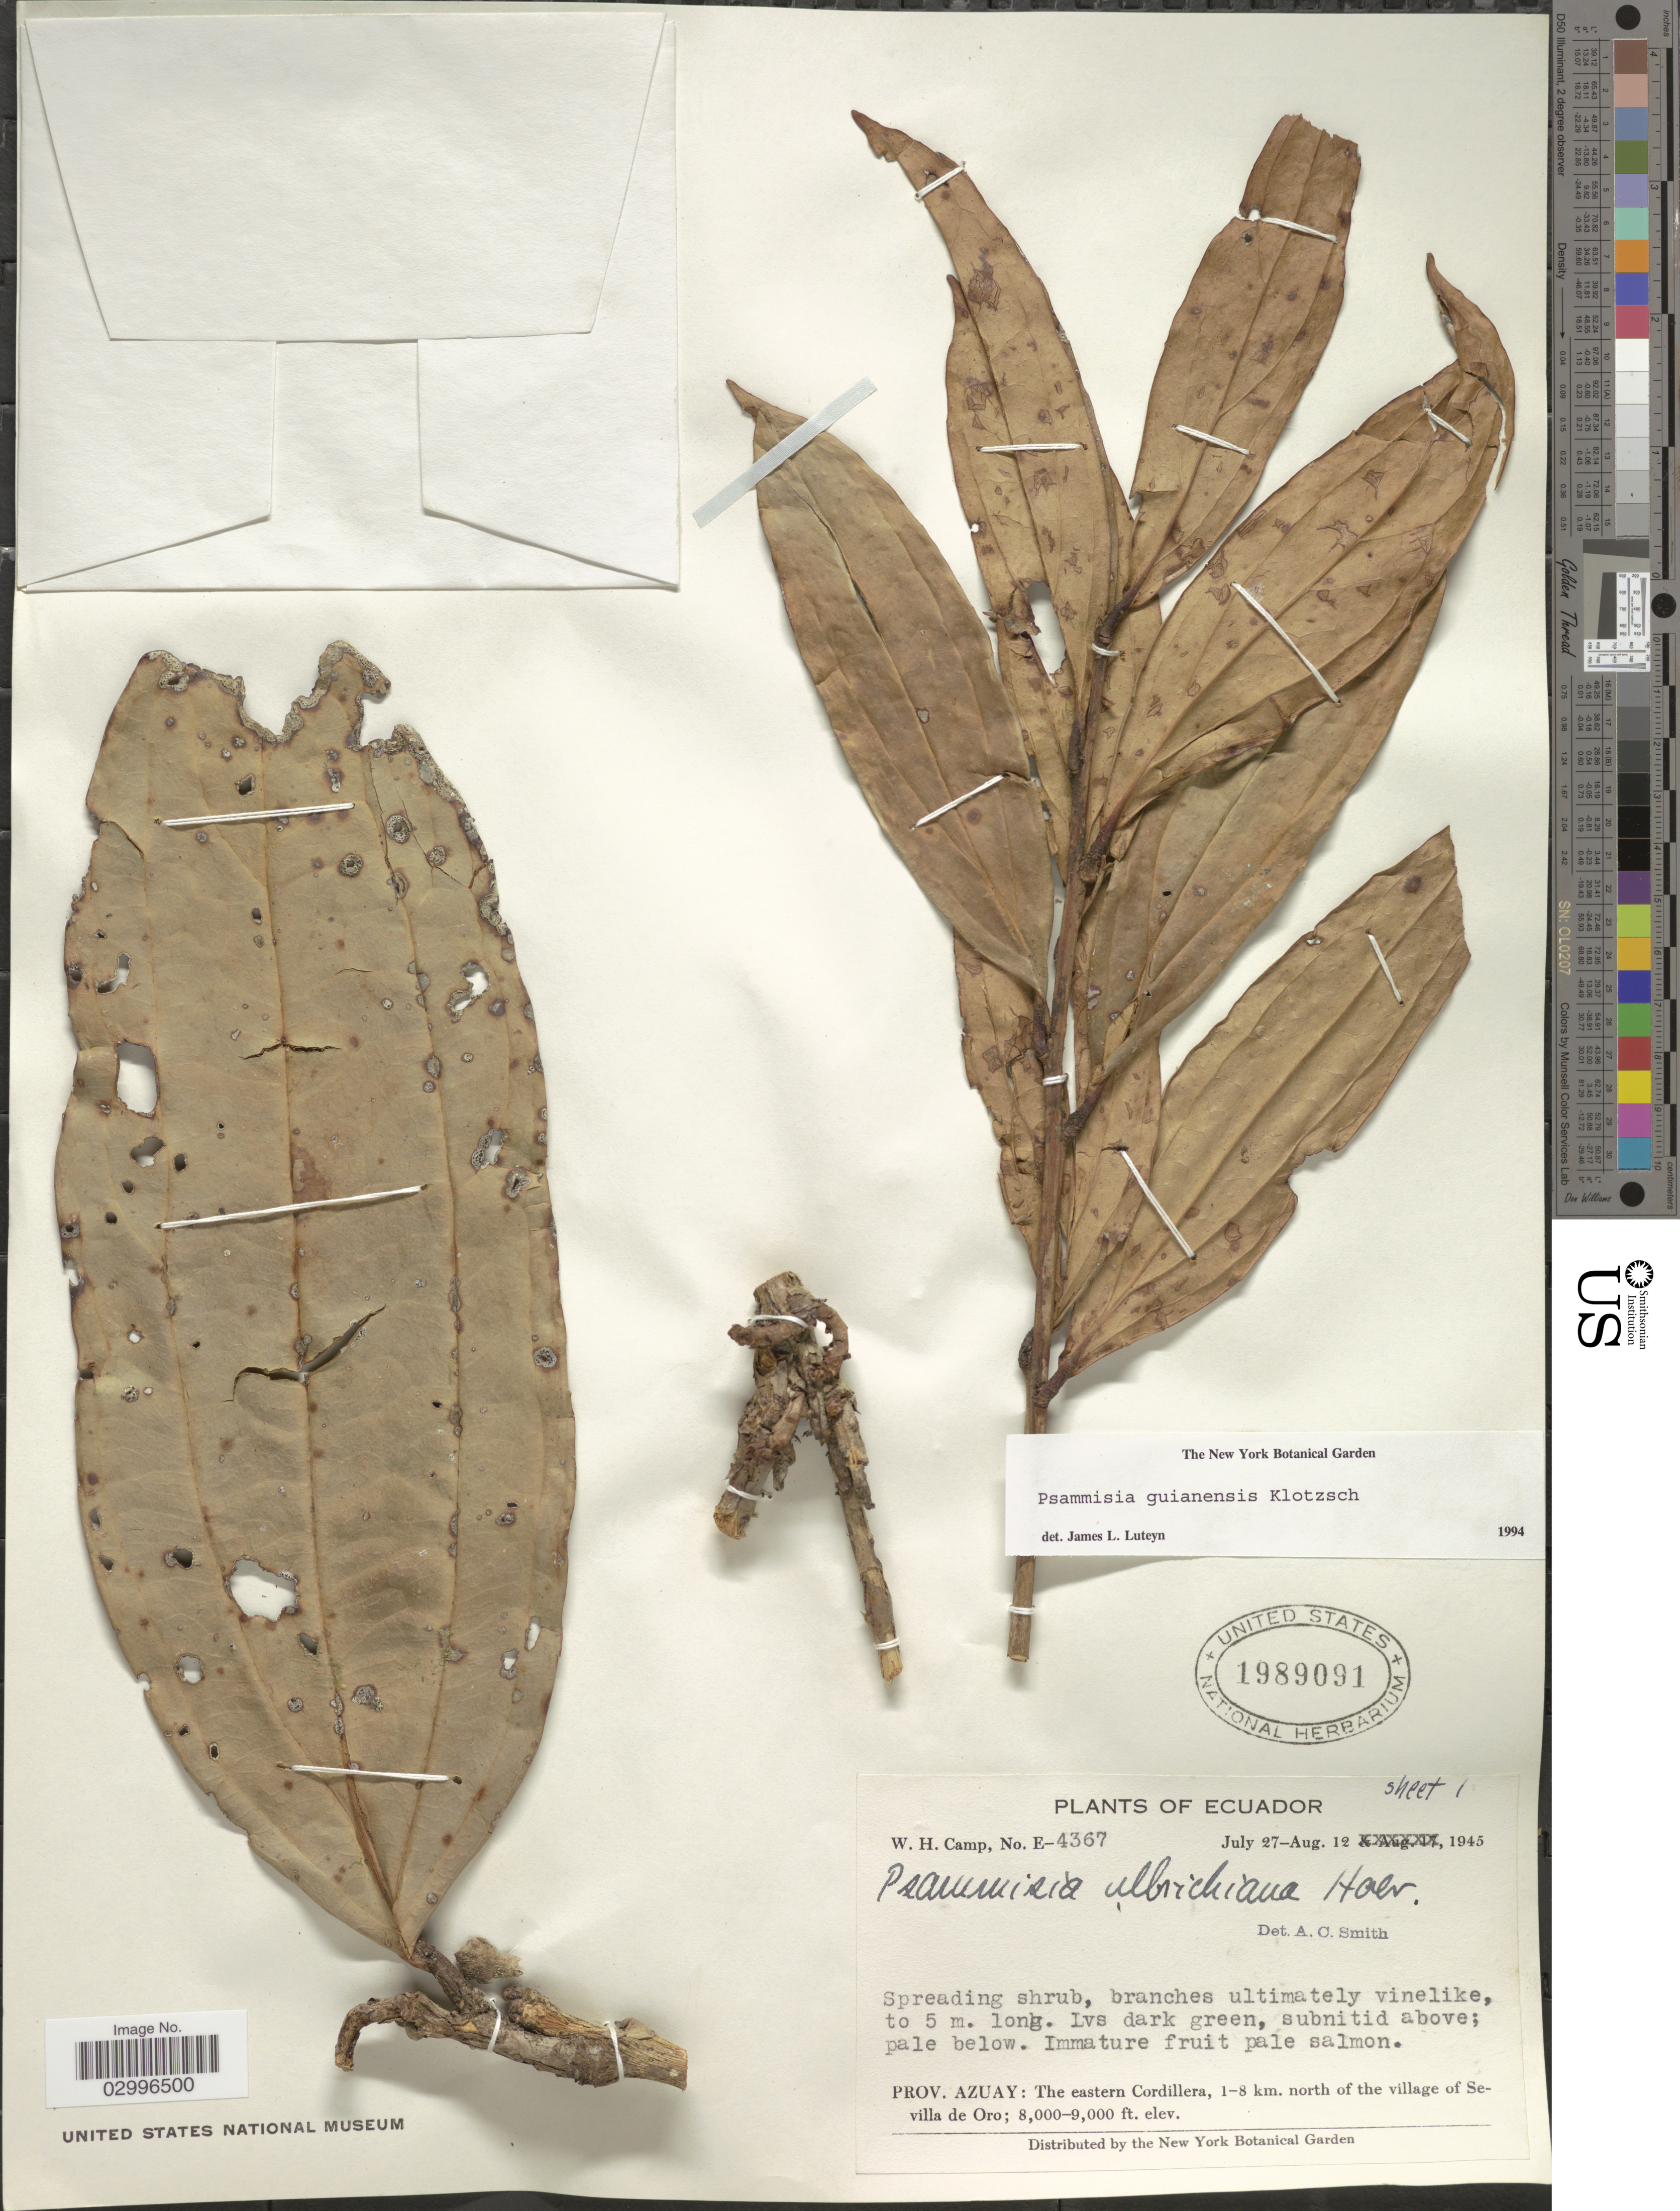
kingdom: Plantae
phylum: Tracheophyta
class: Magnoliopsida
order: Ericales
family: Ericaceae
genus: Psammisia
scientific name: Psammisia guianensis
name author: Klotzsch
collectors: W. H. Camp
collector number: E-4367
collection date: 1945-07-27/1945-08-12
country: Ecuador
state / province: Azuay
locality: The eastern Cordillera, 1-8 km. north of the village of Sevilla de Oro.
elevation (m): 2438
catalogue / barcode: US 1989091